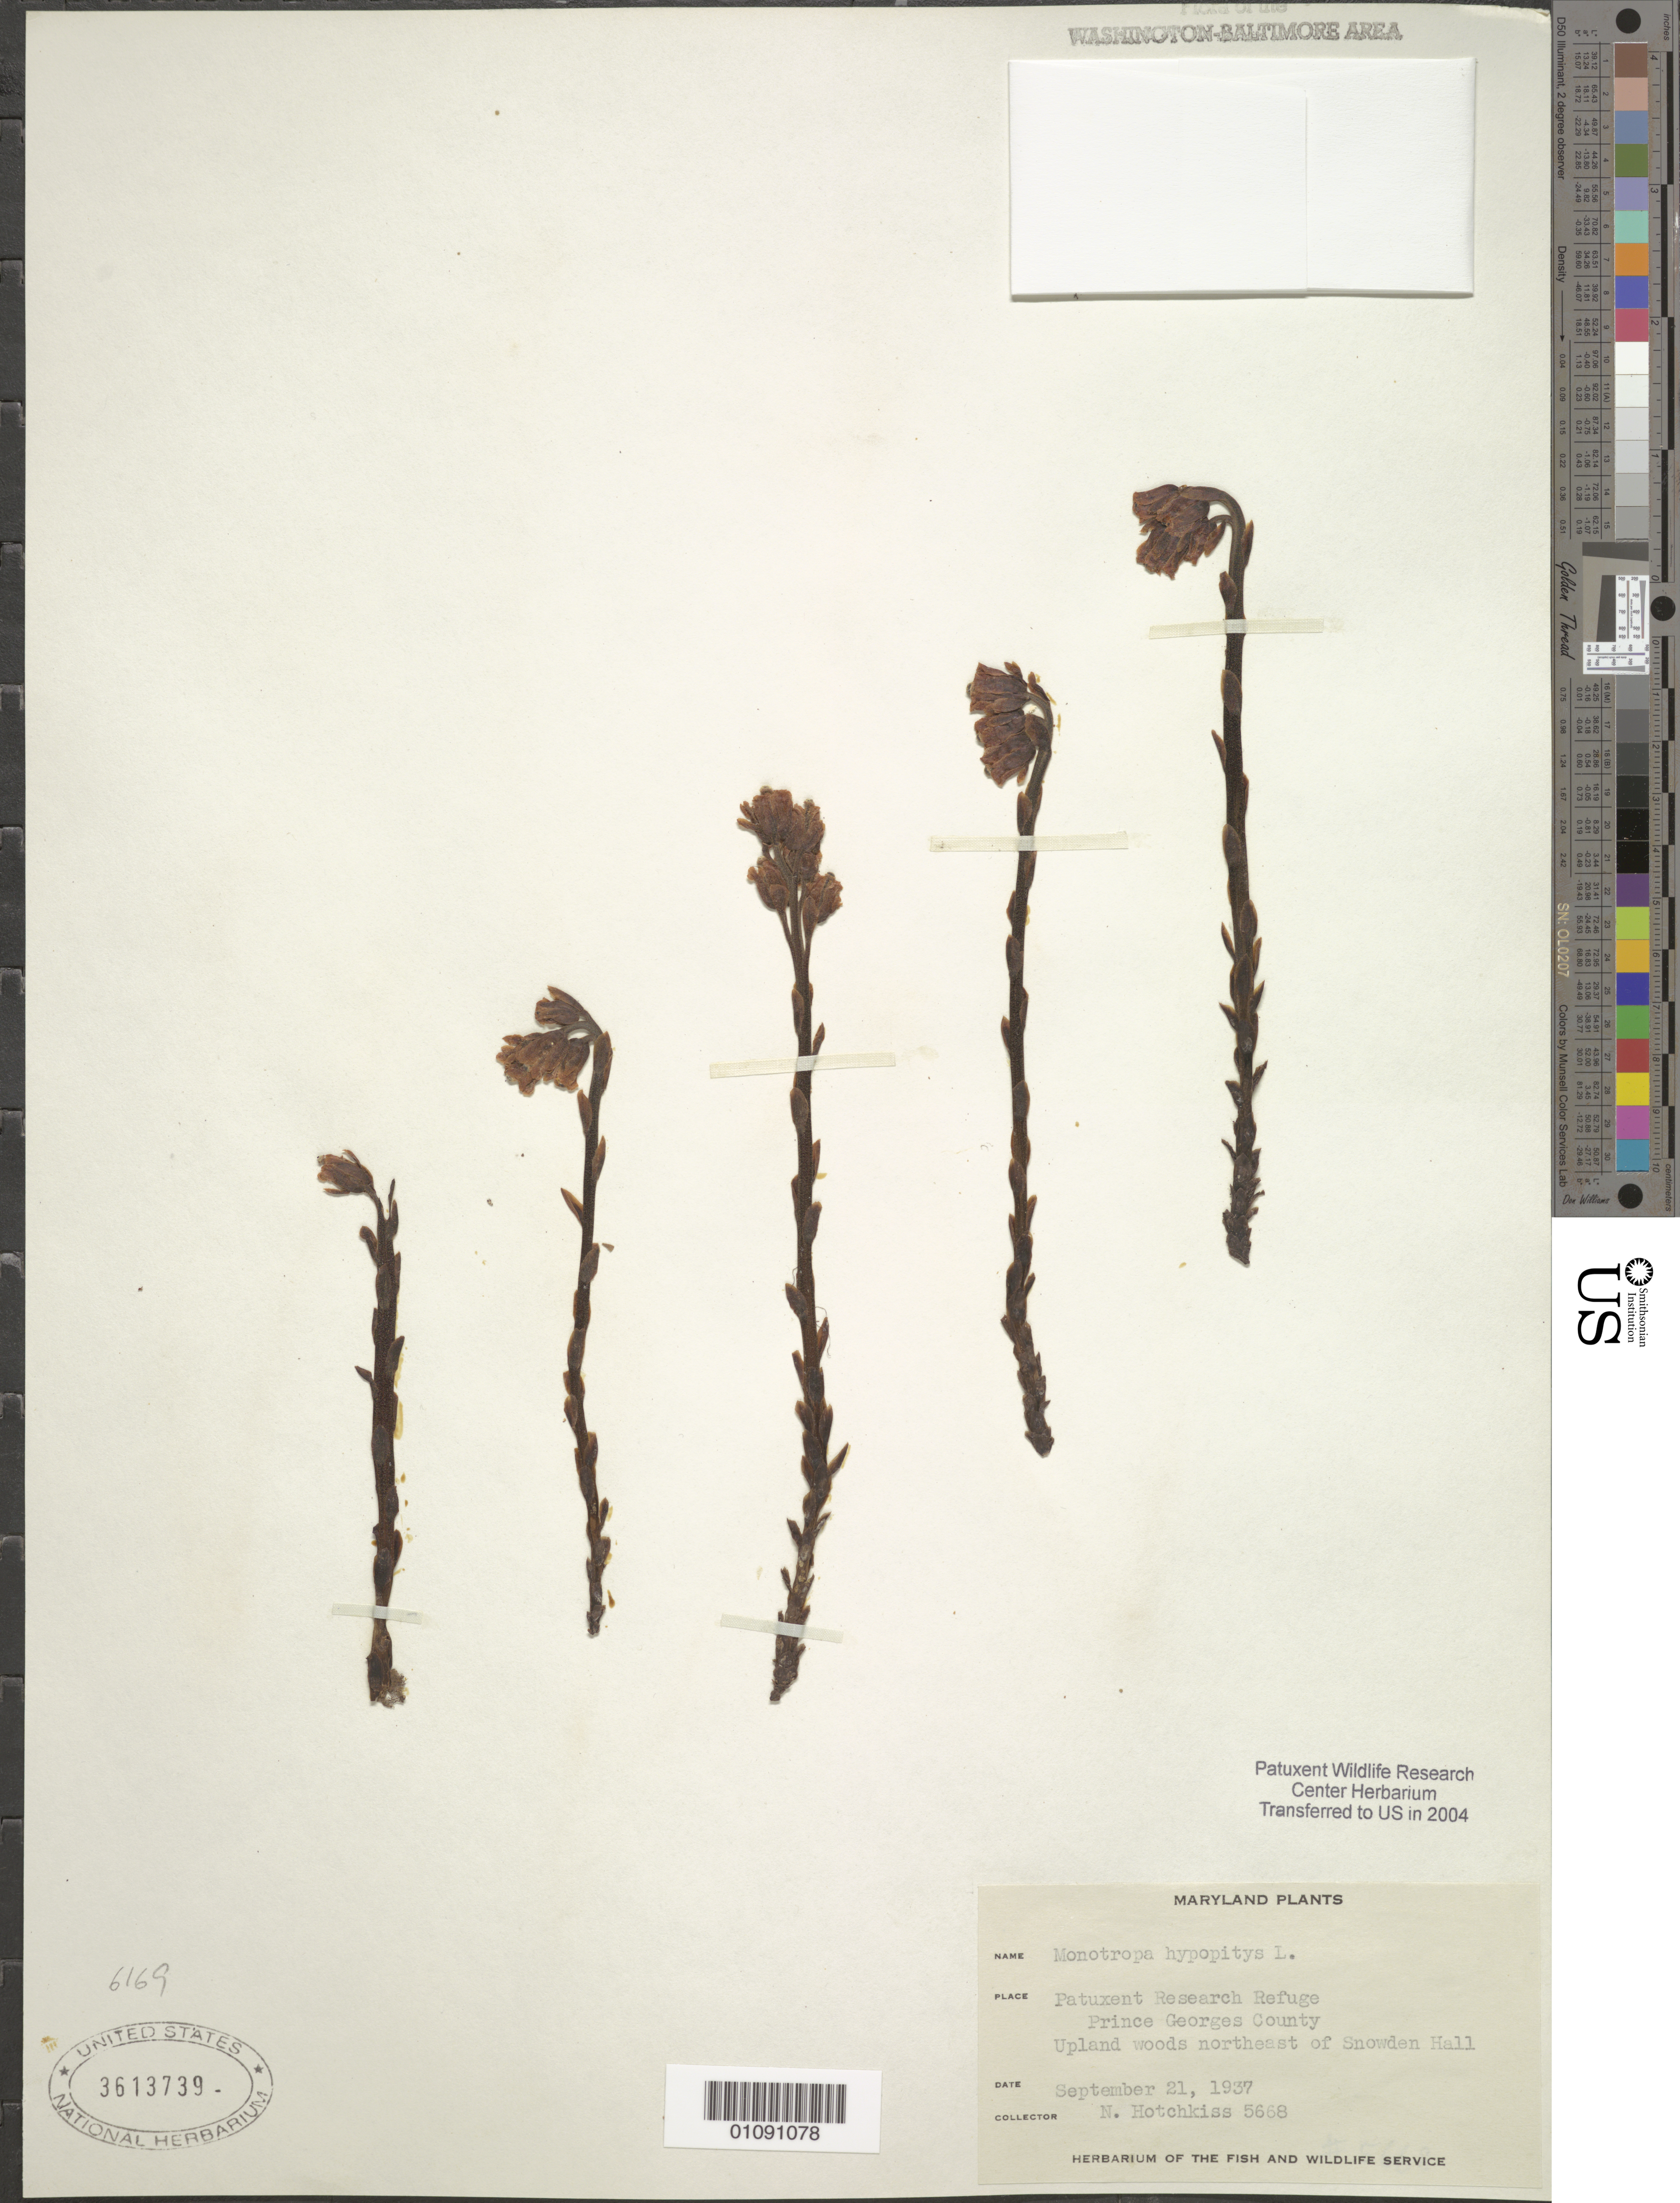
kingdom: Plantae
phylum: Tracheophyta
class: Magnoliopsida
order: Ericales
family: Ericaceae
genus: Hypopitys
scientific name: Hypopitys monotropa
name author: Crantz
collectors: N. Hotchkiss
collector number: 5668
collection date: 1937-09-21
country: United States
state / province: Maryland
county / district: Prince George's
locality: Patuxent Wildlife Refuge. N.E. of Snowden Hall.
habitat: Upland woods.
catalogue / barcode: US 3613739